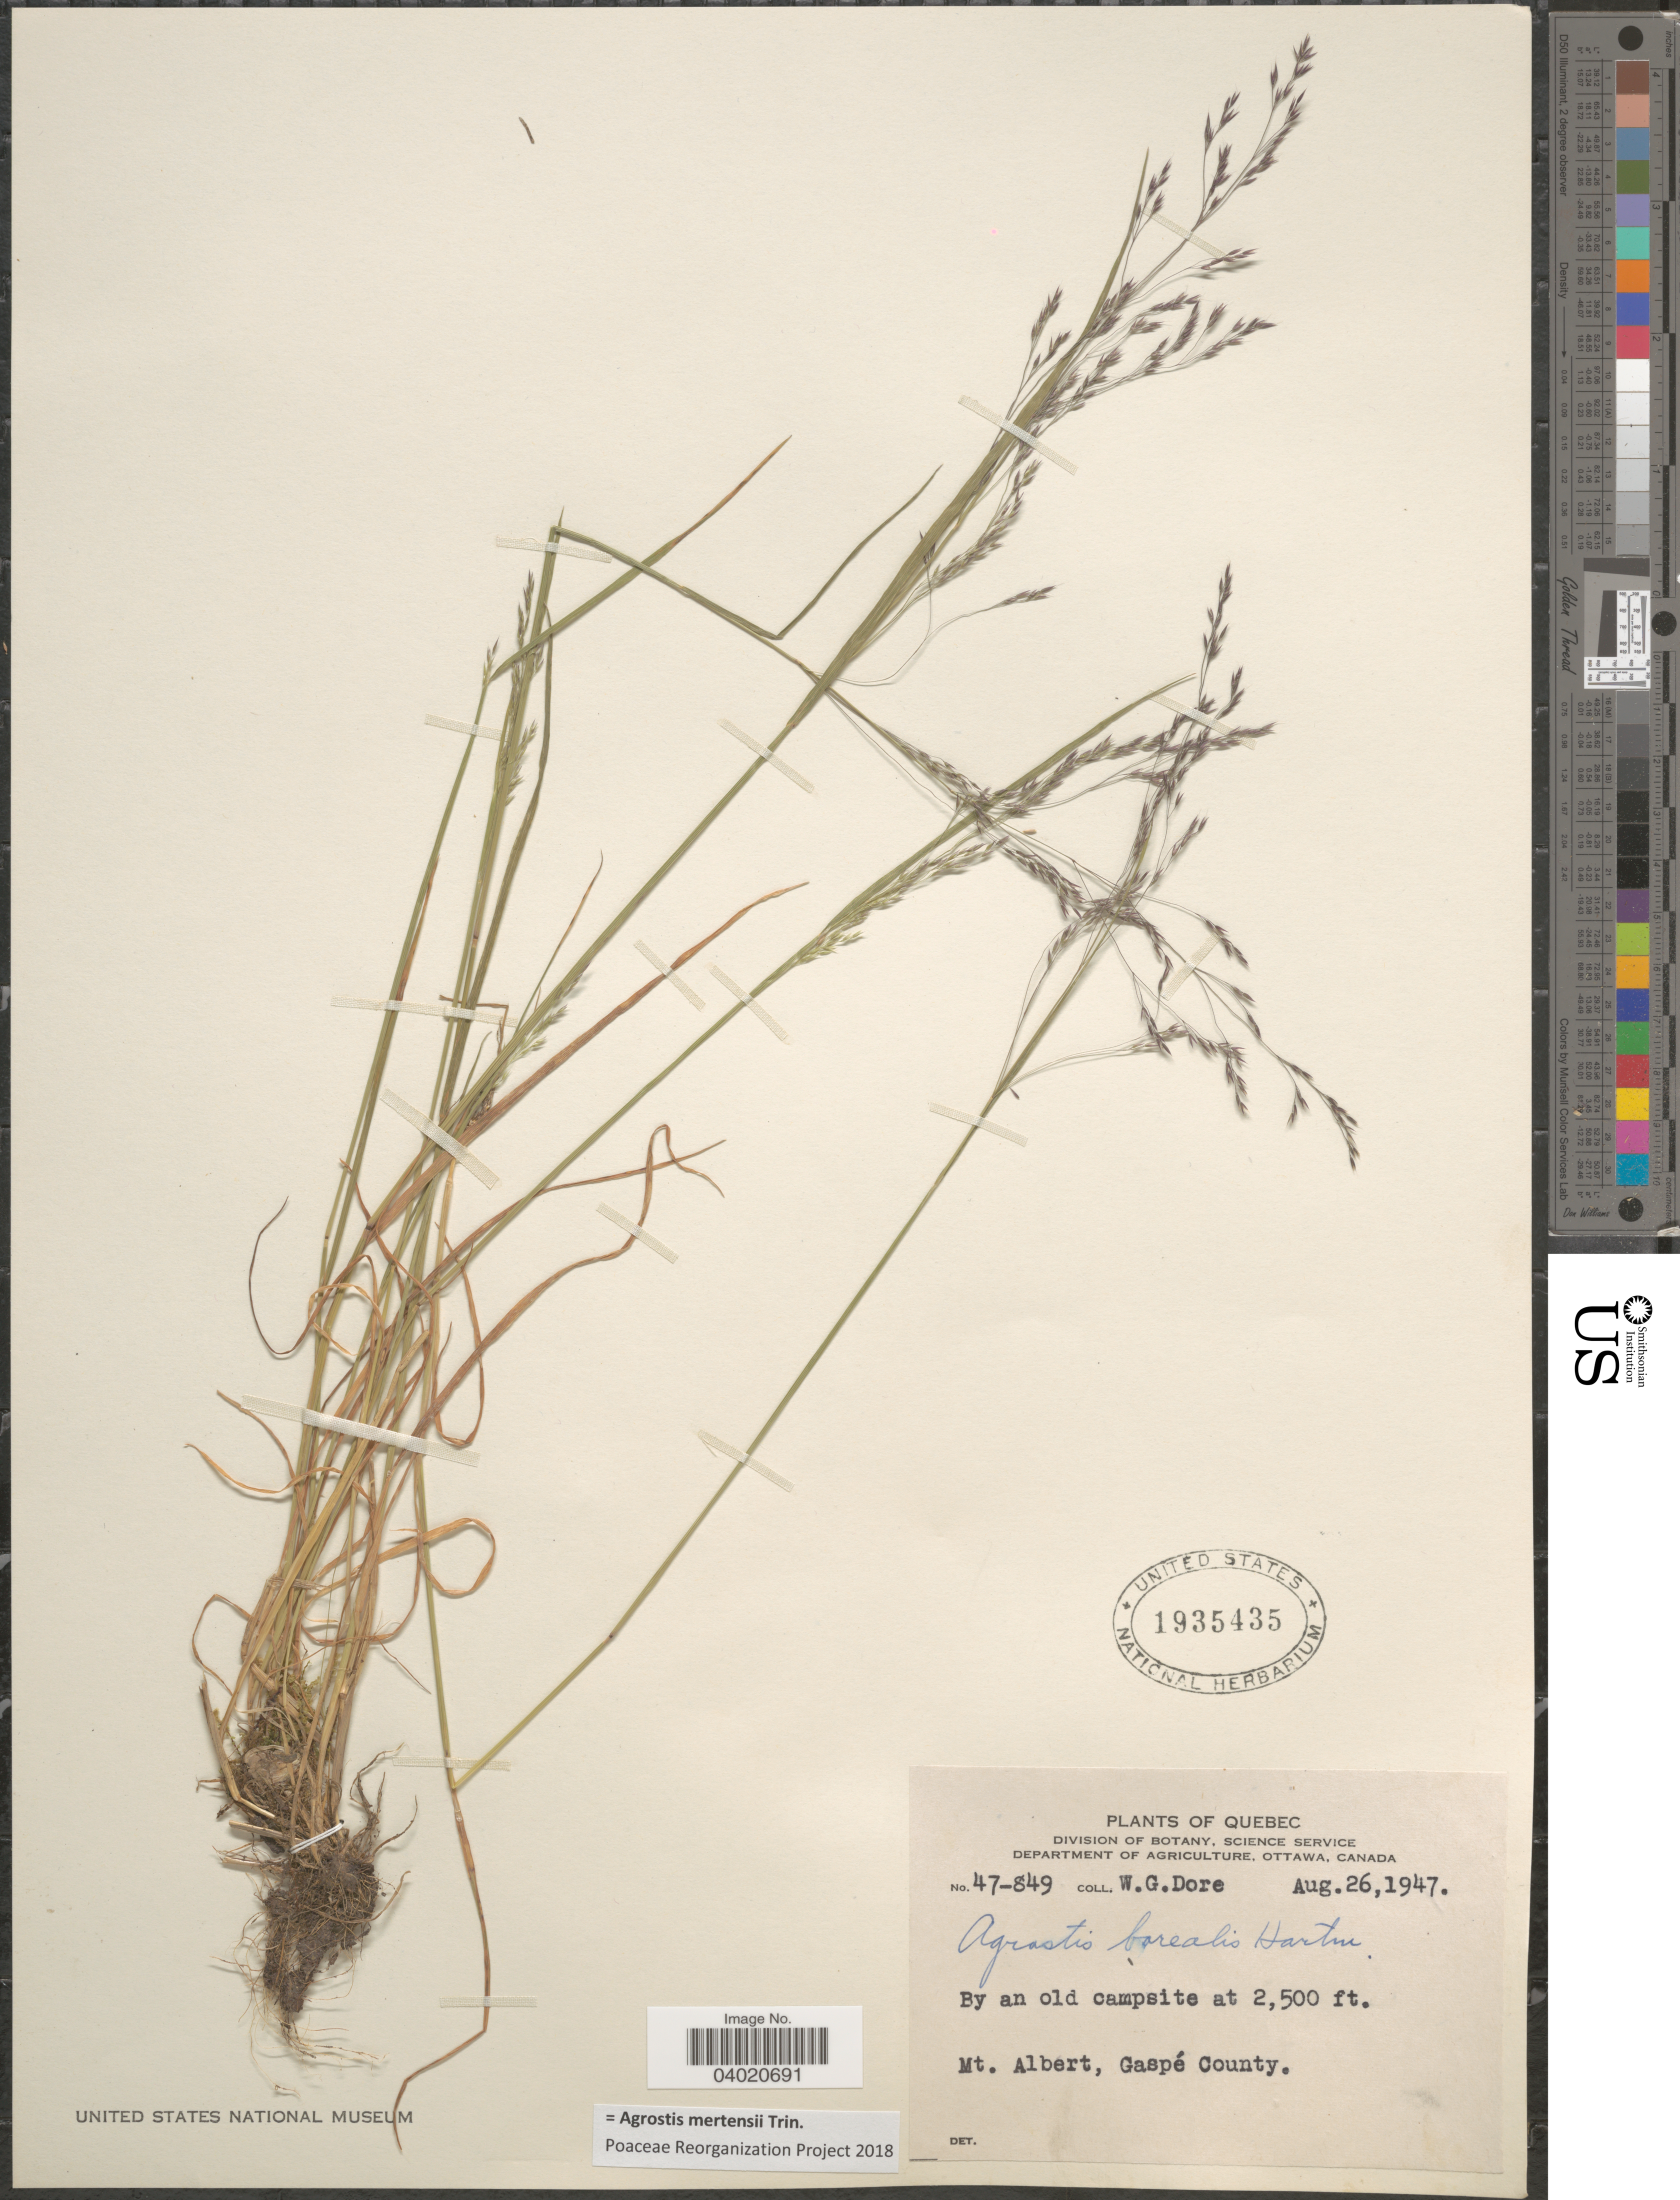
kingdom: Plantae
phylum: Tracheophyta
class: Liliopsida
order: Poales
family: Poaceae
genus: Agrostis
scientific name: Agrostis mertensii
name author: Trin.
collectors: W. Dore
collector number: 47-849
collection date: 1947-08-26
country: Canada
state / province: Quebec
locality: By old campsite. Mt. Albert, Gaspé County.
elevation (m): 762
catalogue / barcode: US 1935435